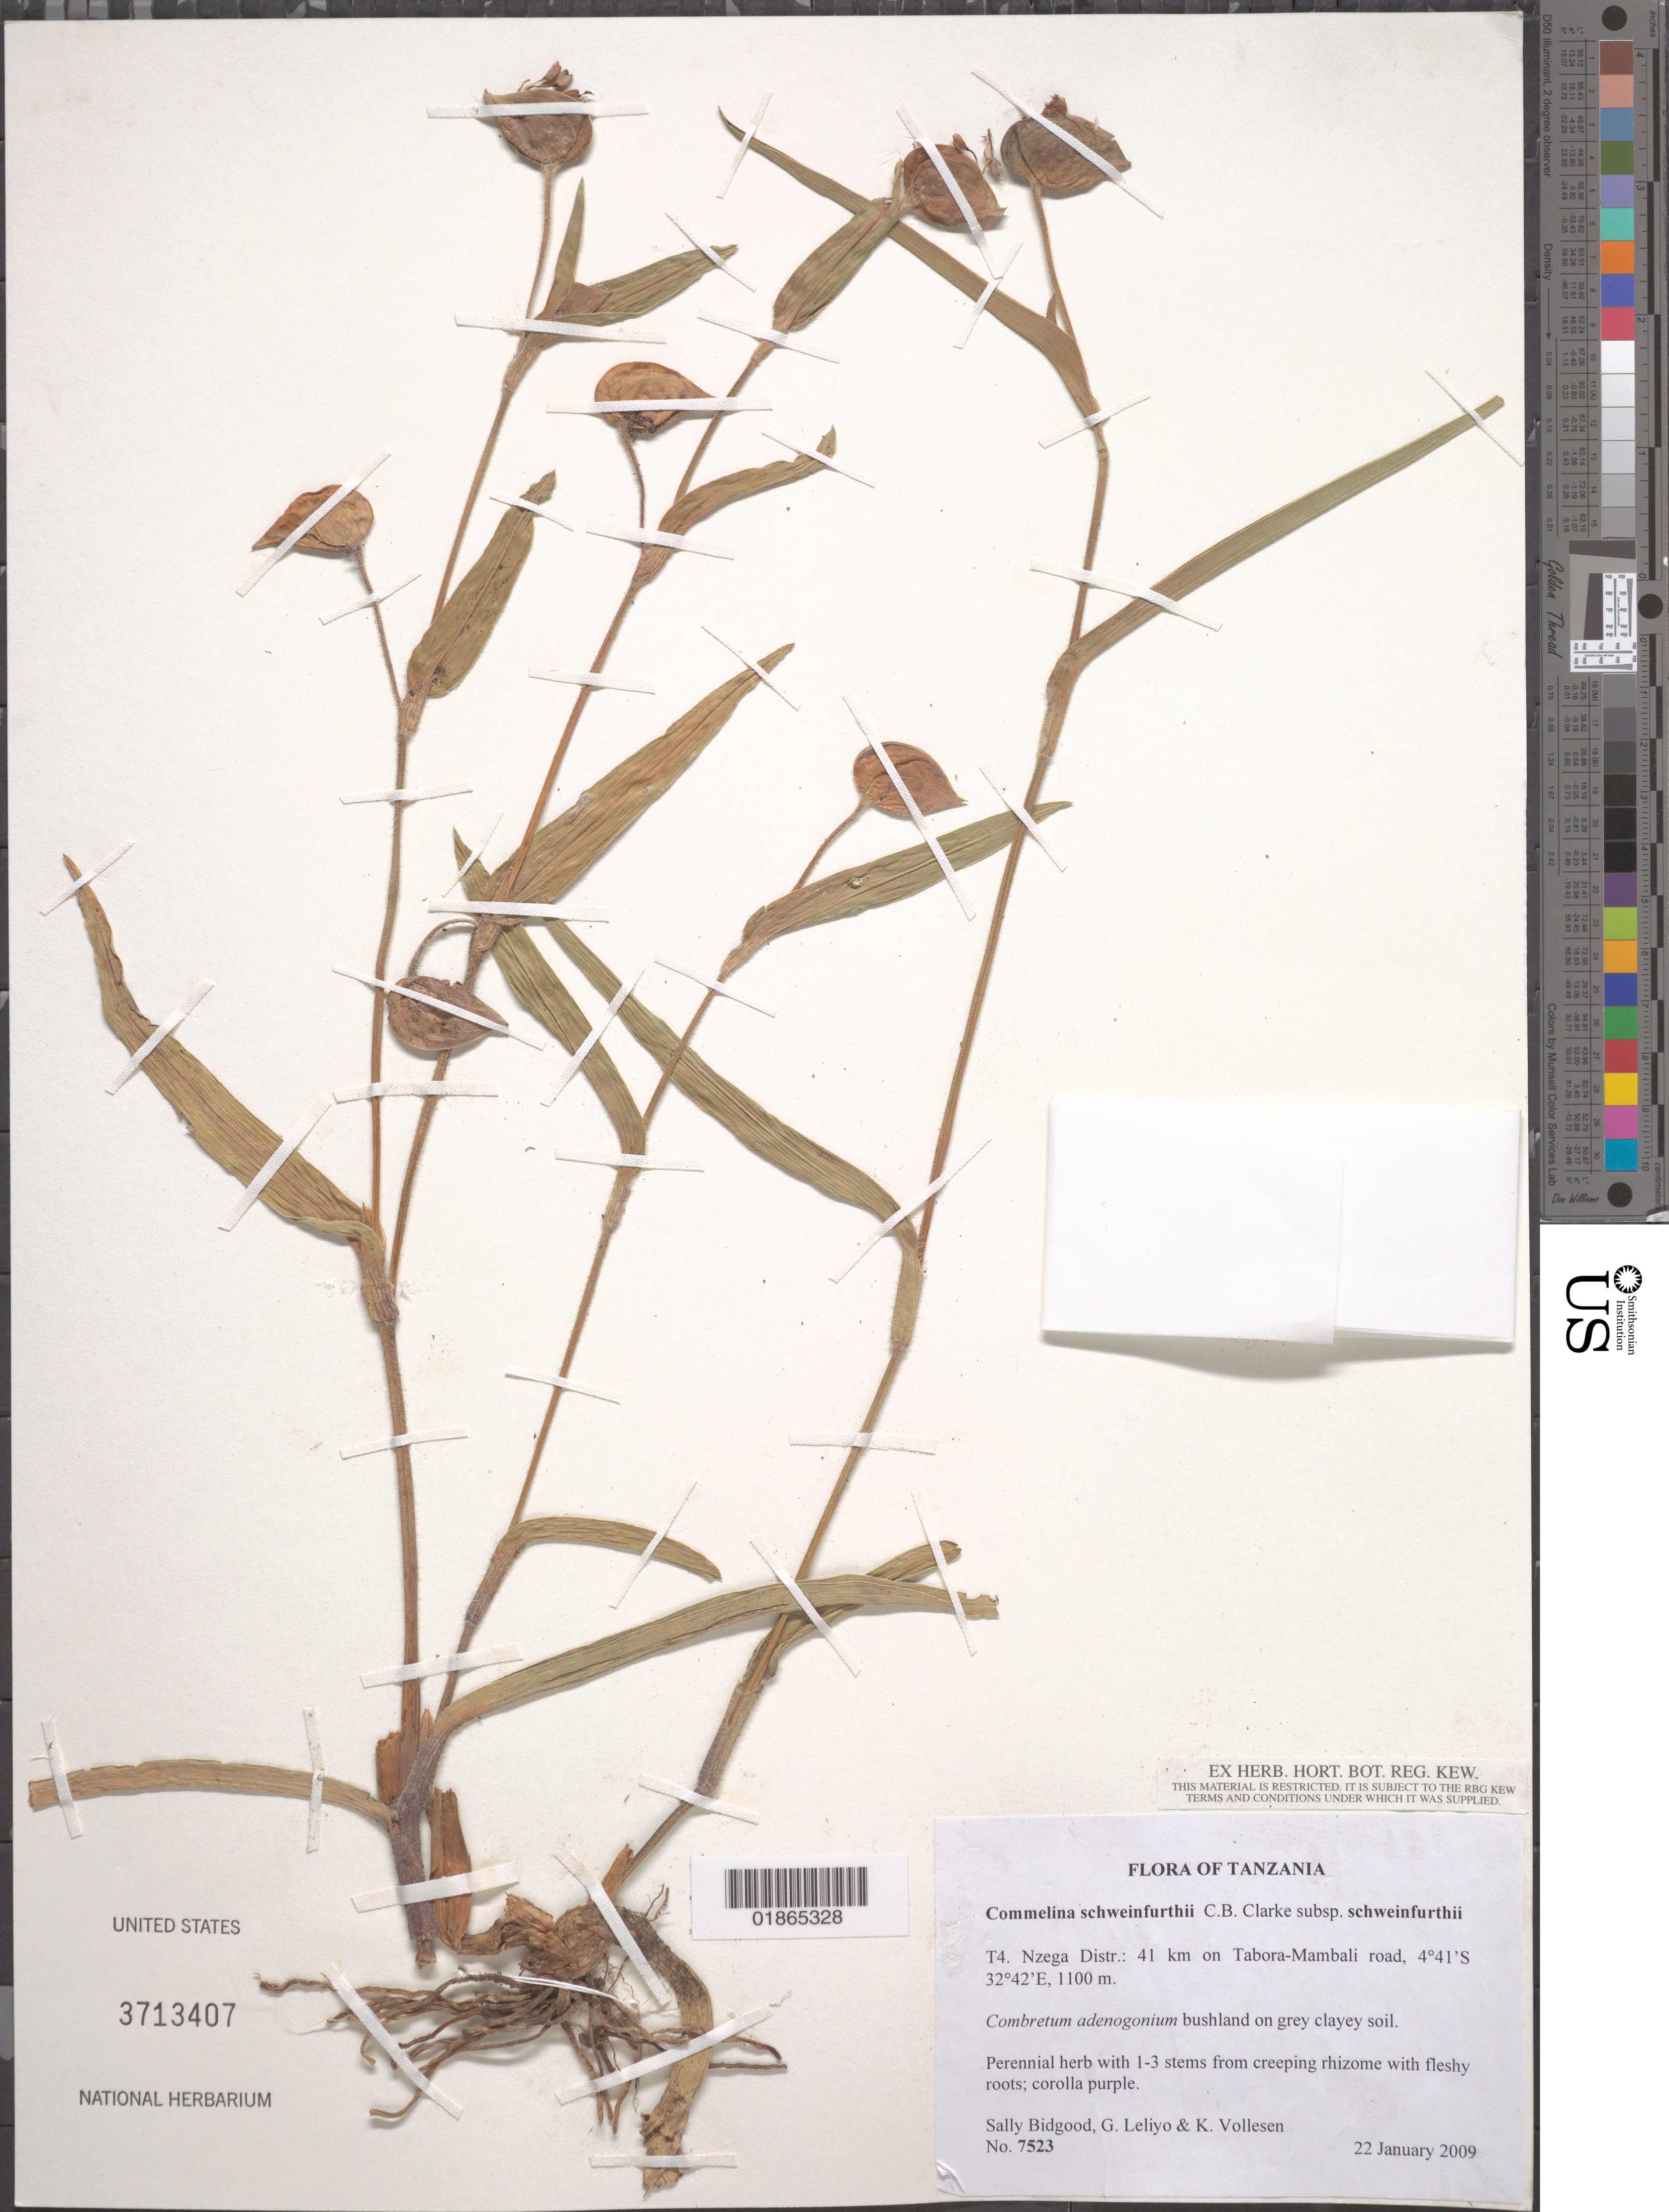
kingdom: Plantae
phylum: Tracheophyta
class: Liliopsida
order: Commelinales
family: Commelinaceae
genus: Commelina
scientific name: Commelina schweinfurthii subsp. schweinfurthii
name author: C.B. Clarke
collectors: S. Bidgood, G. Leliyo & K. Vollesen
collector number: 7523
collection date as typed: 22 January 2009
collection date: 2009-01-22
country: Tanzania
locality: T4. Nzega Distr.: 41 km on Tabora-Mambali road.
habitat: Bushland on grey clayey soil.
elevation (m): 1100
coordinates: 4 41 S, 32 42 E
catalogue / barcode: US 3713407